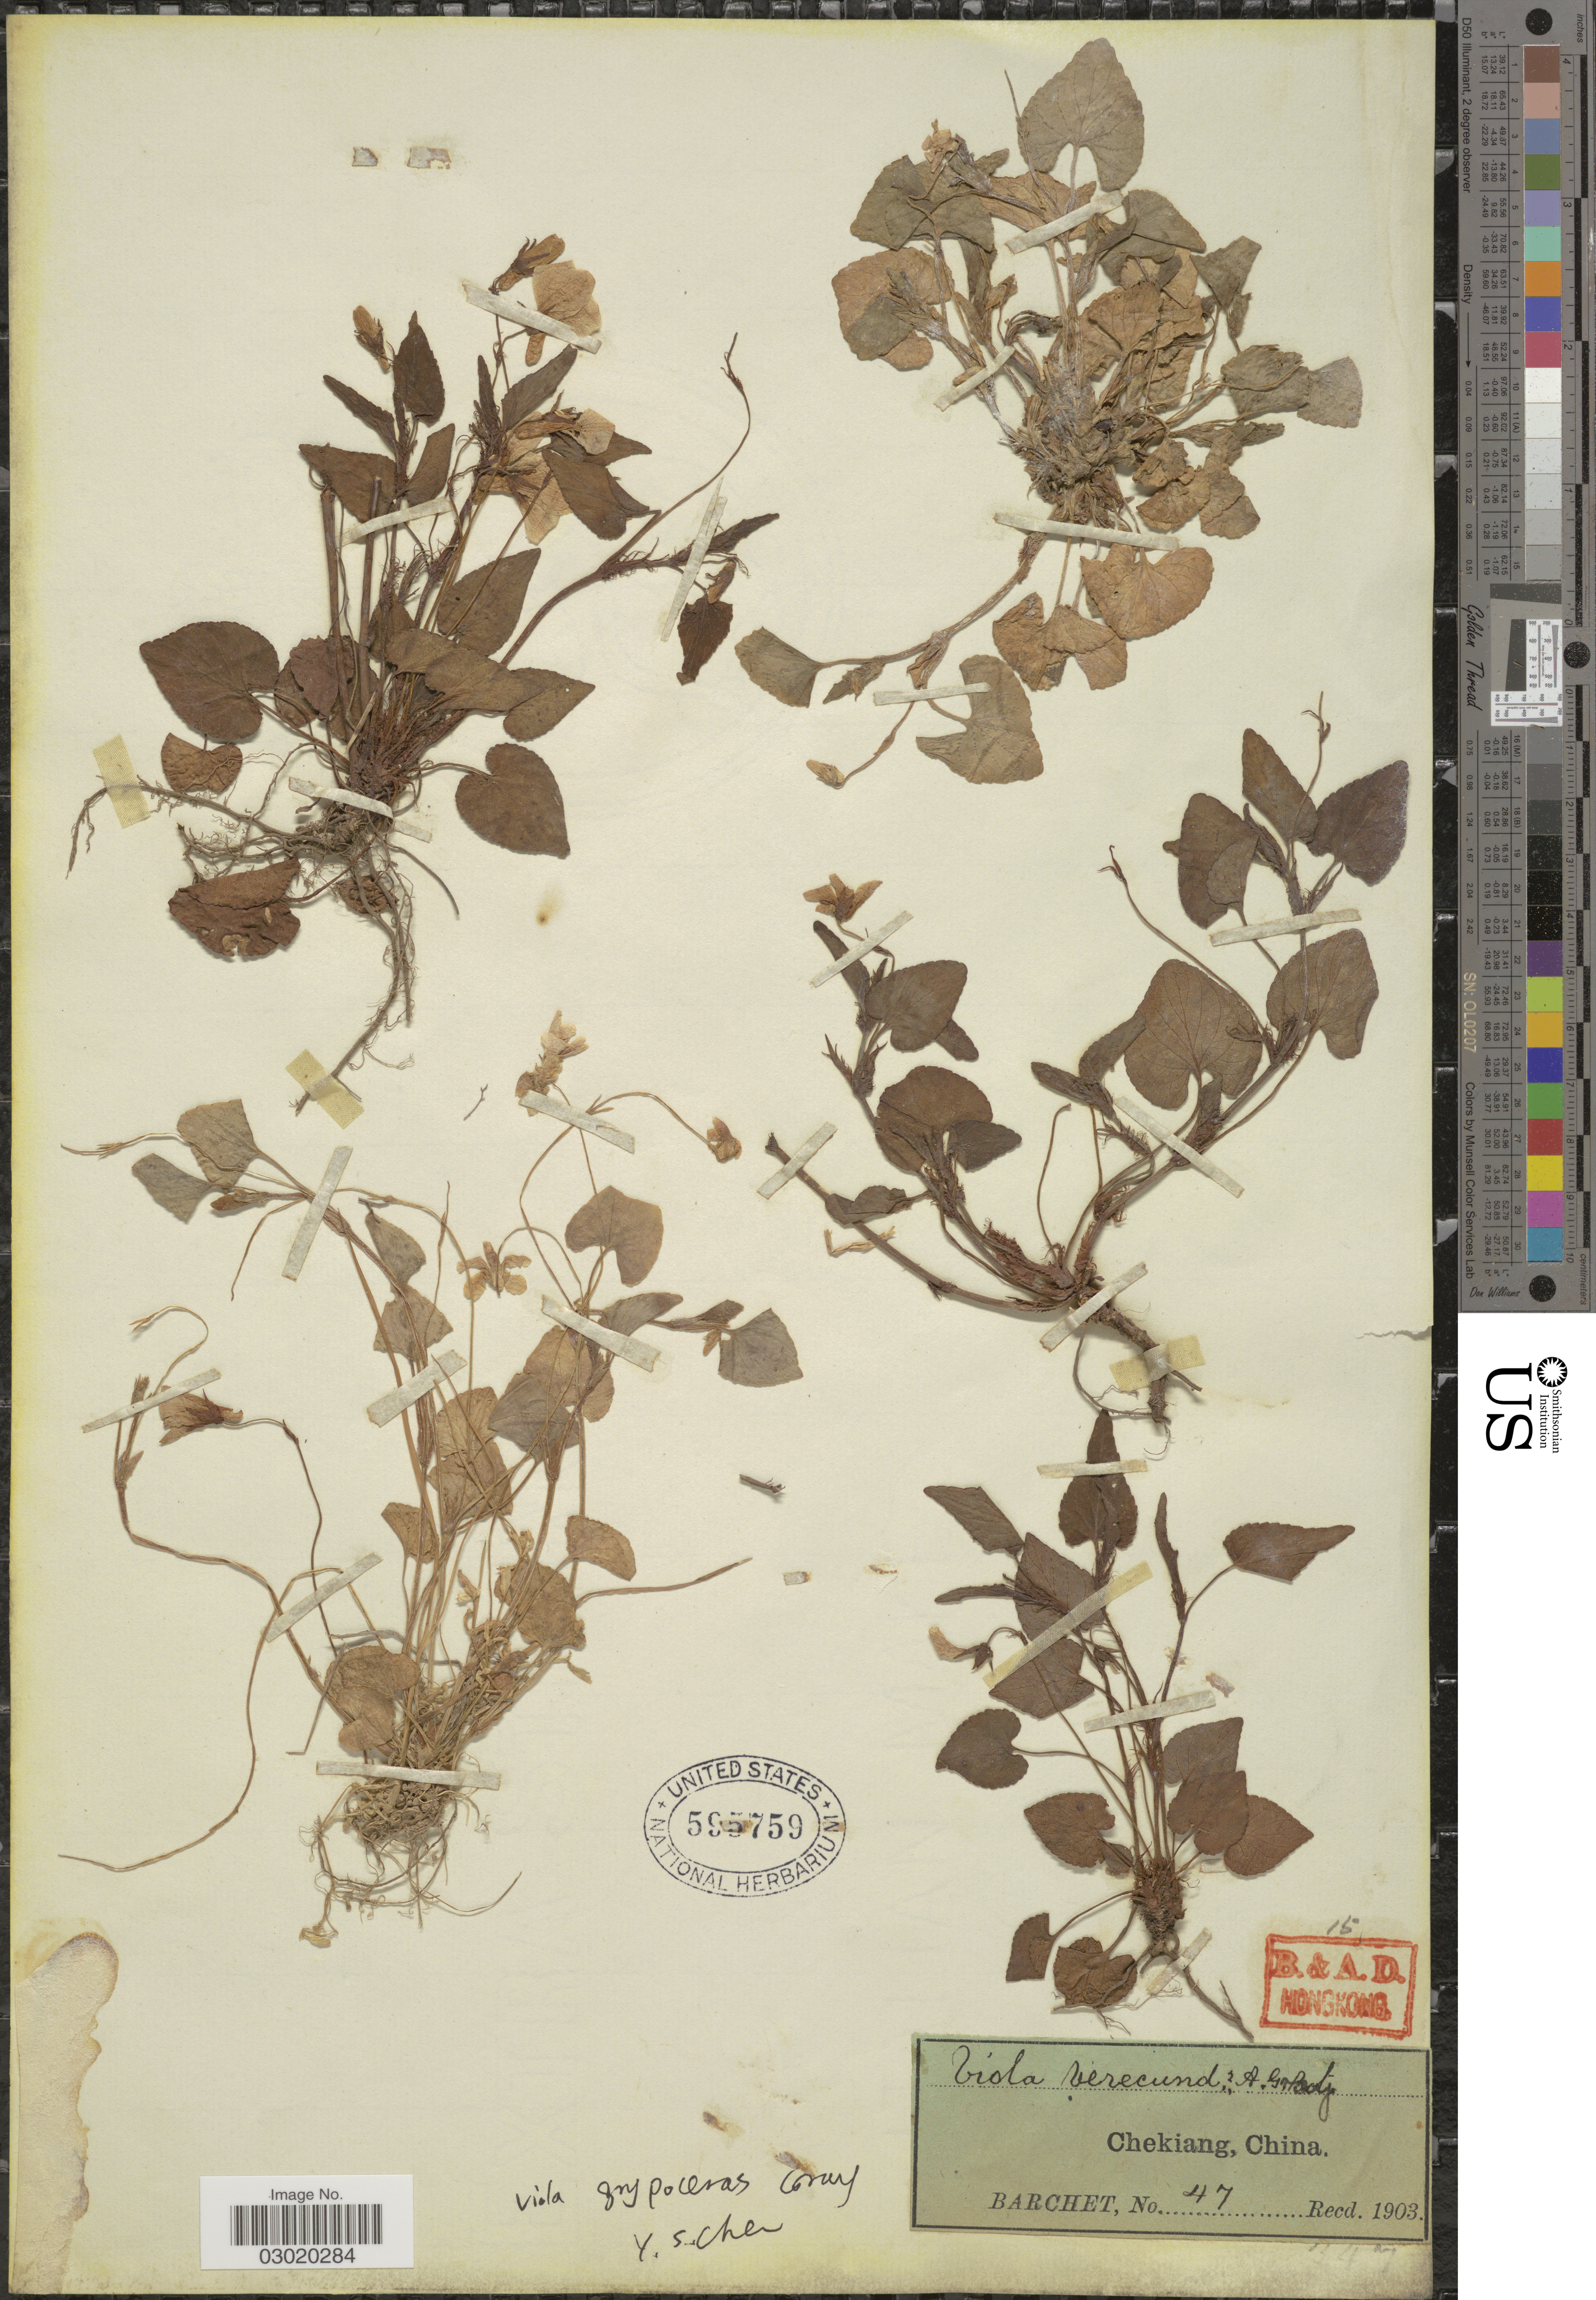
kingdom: Plantae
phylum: Tracheophyta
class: Magnoliopsida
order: Malpighiales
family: Violaceae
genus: Viola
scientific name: Viola sp.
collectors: Barchet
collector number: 47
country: China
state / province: Zhejiang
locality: Chekiang, China.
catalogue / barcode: US 595759